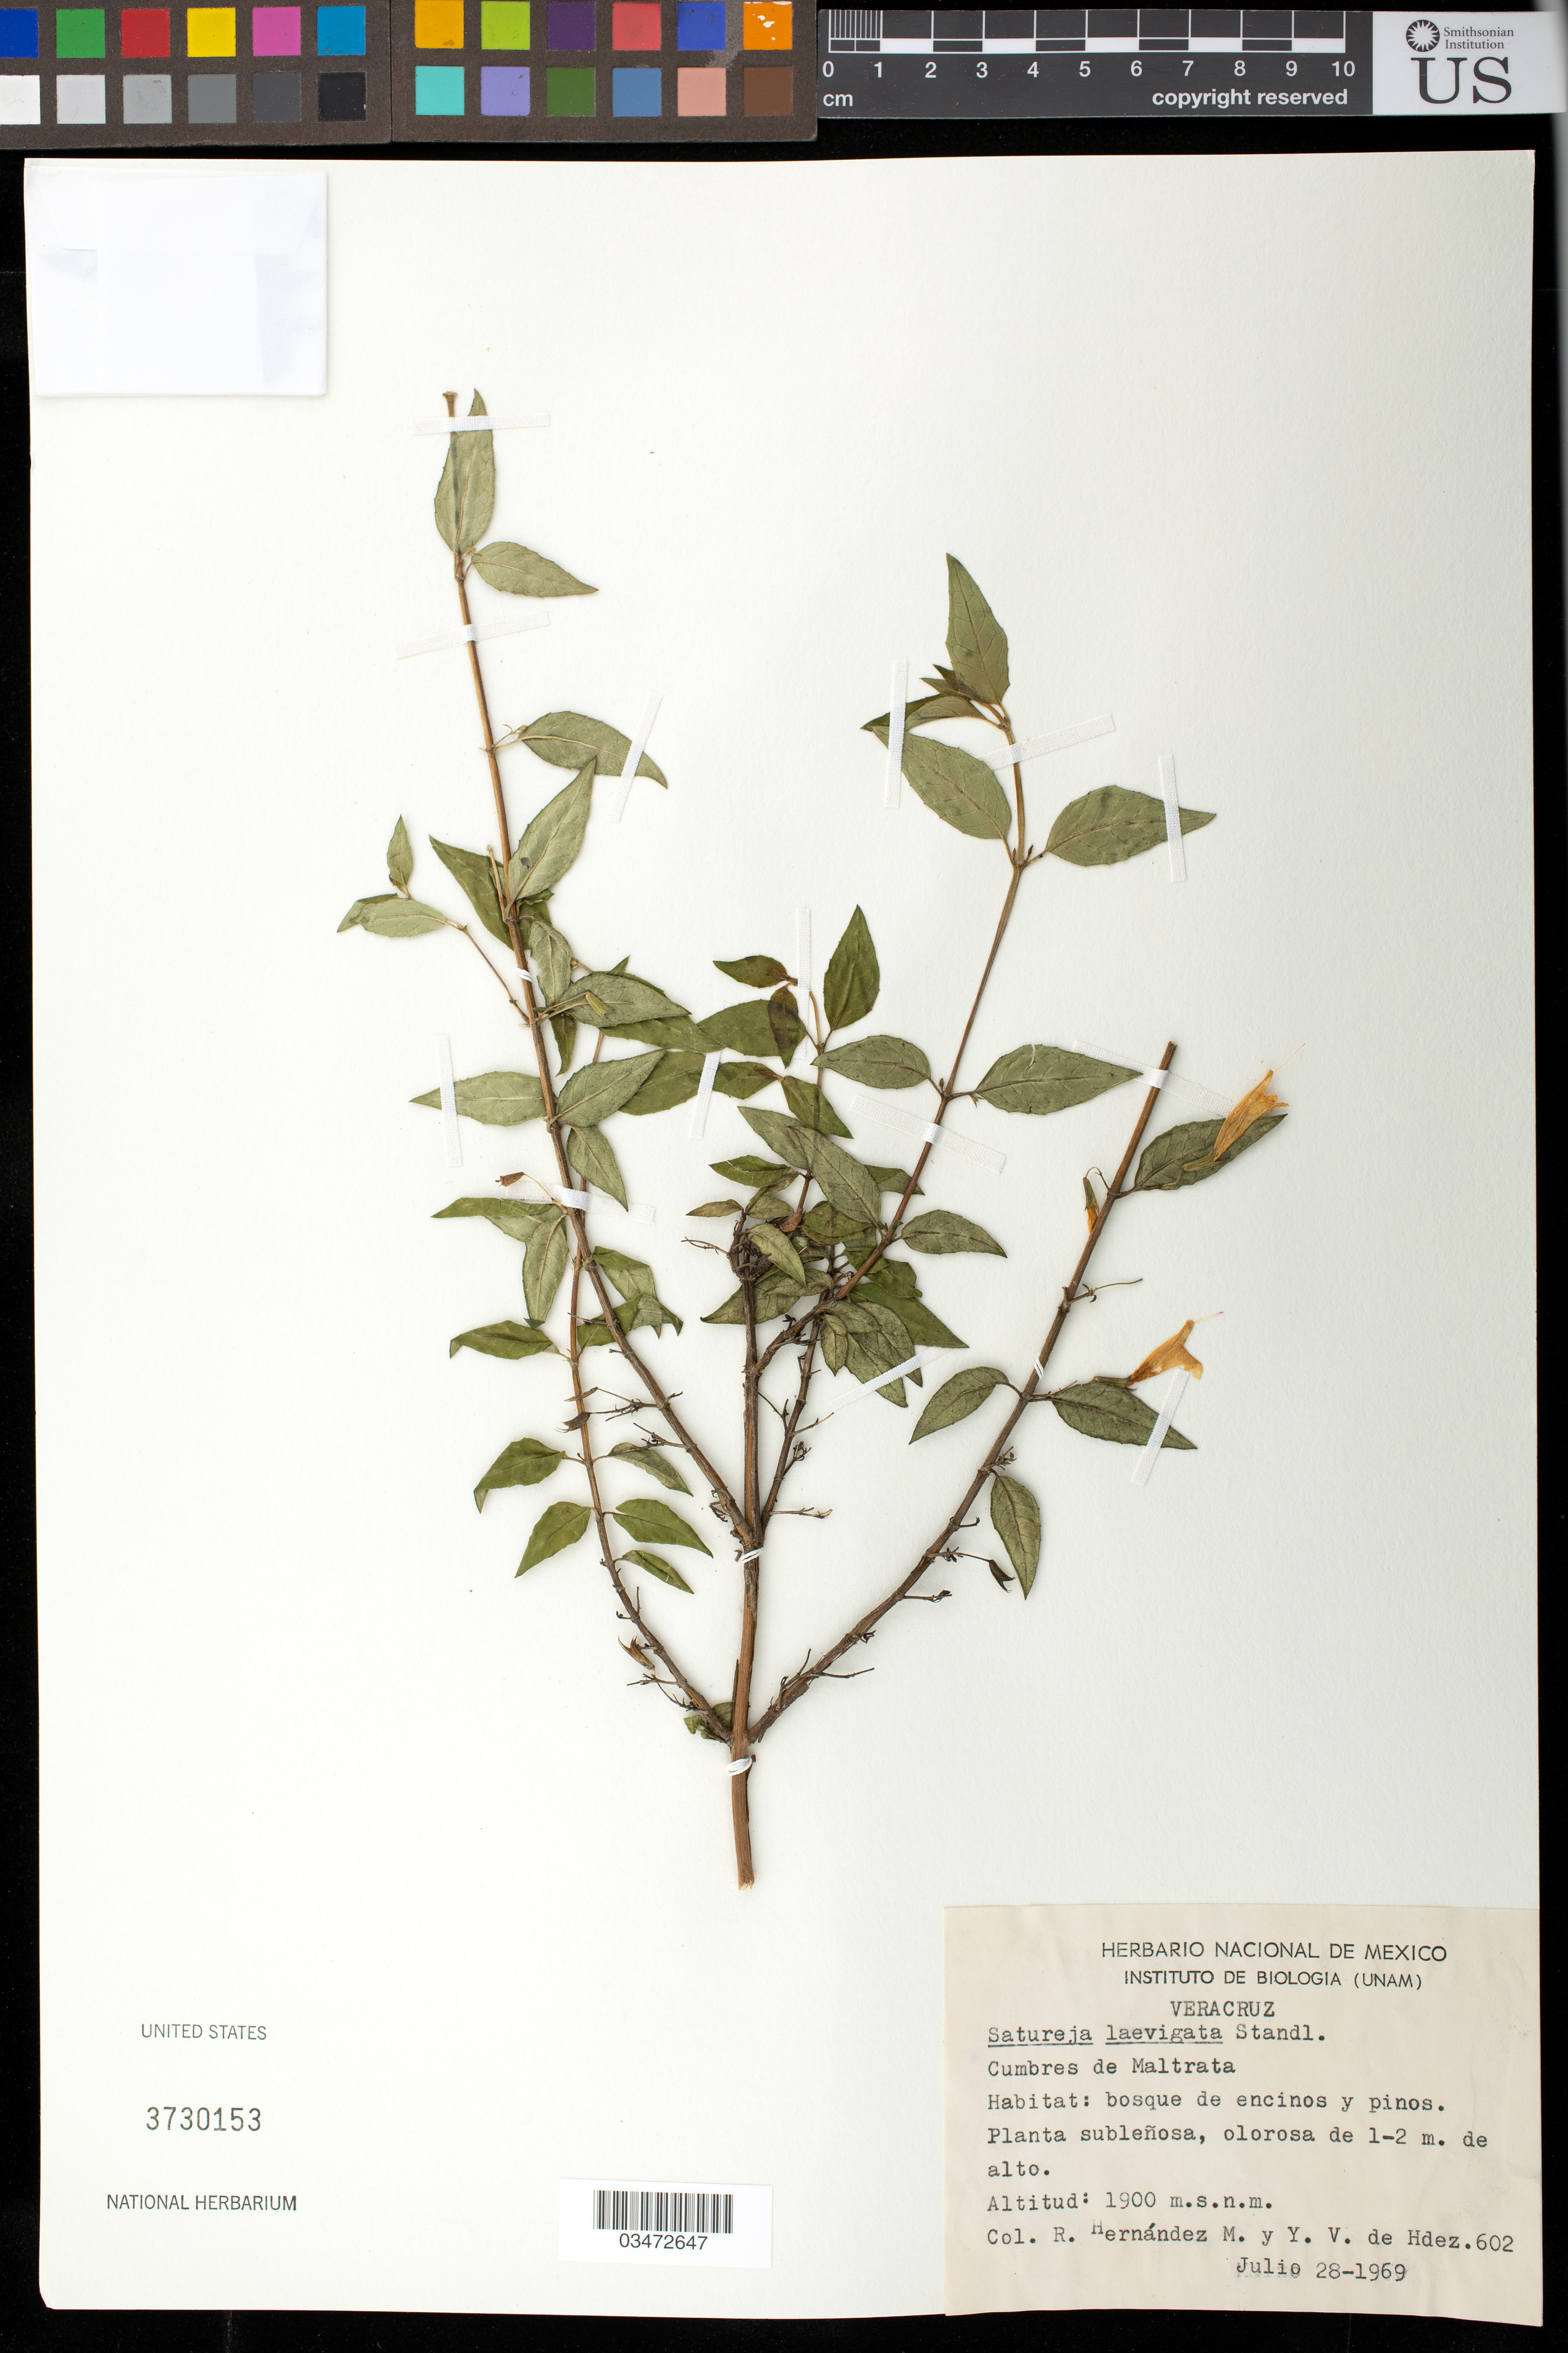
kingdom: Plantae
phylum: Tracheophyta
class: Magnoliopsida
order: Lamiales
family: Lamiaceae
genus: Clinopodium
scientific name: Clinopodium macrostemum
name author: (Moc. & Sessé ex Benth.) Kuntze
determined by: Strong, Mark T., (BOT), Smithsonian Institution - National Museum of Natural History (UNITED STATES)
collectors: R. Hdez & Y. V. De Hdez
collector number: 602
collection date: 1969-07-28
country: Mexico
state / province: Veracruz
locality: Cumbres de Maltrata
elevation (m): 1900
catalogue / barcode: US 3730153